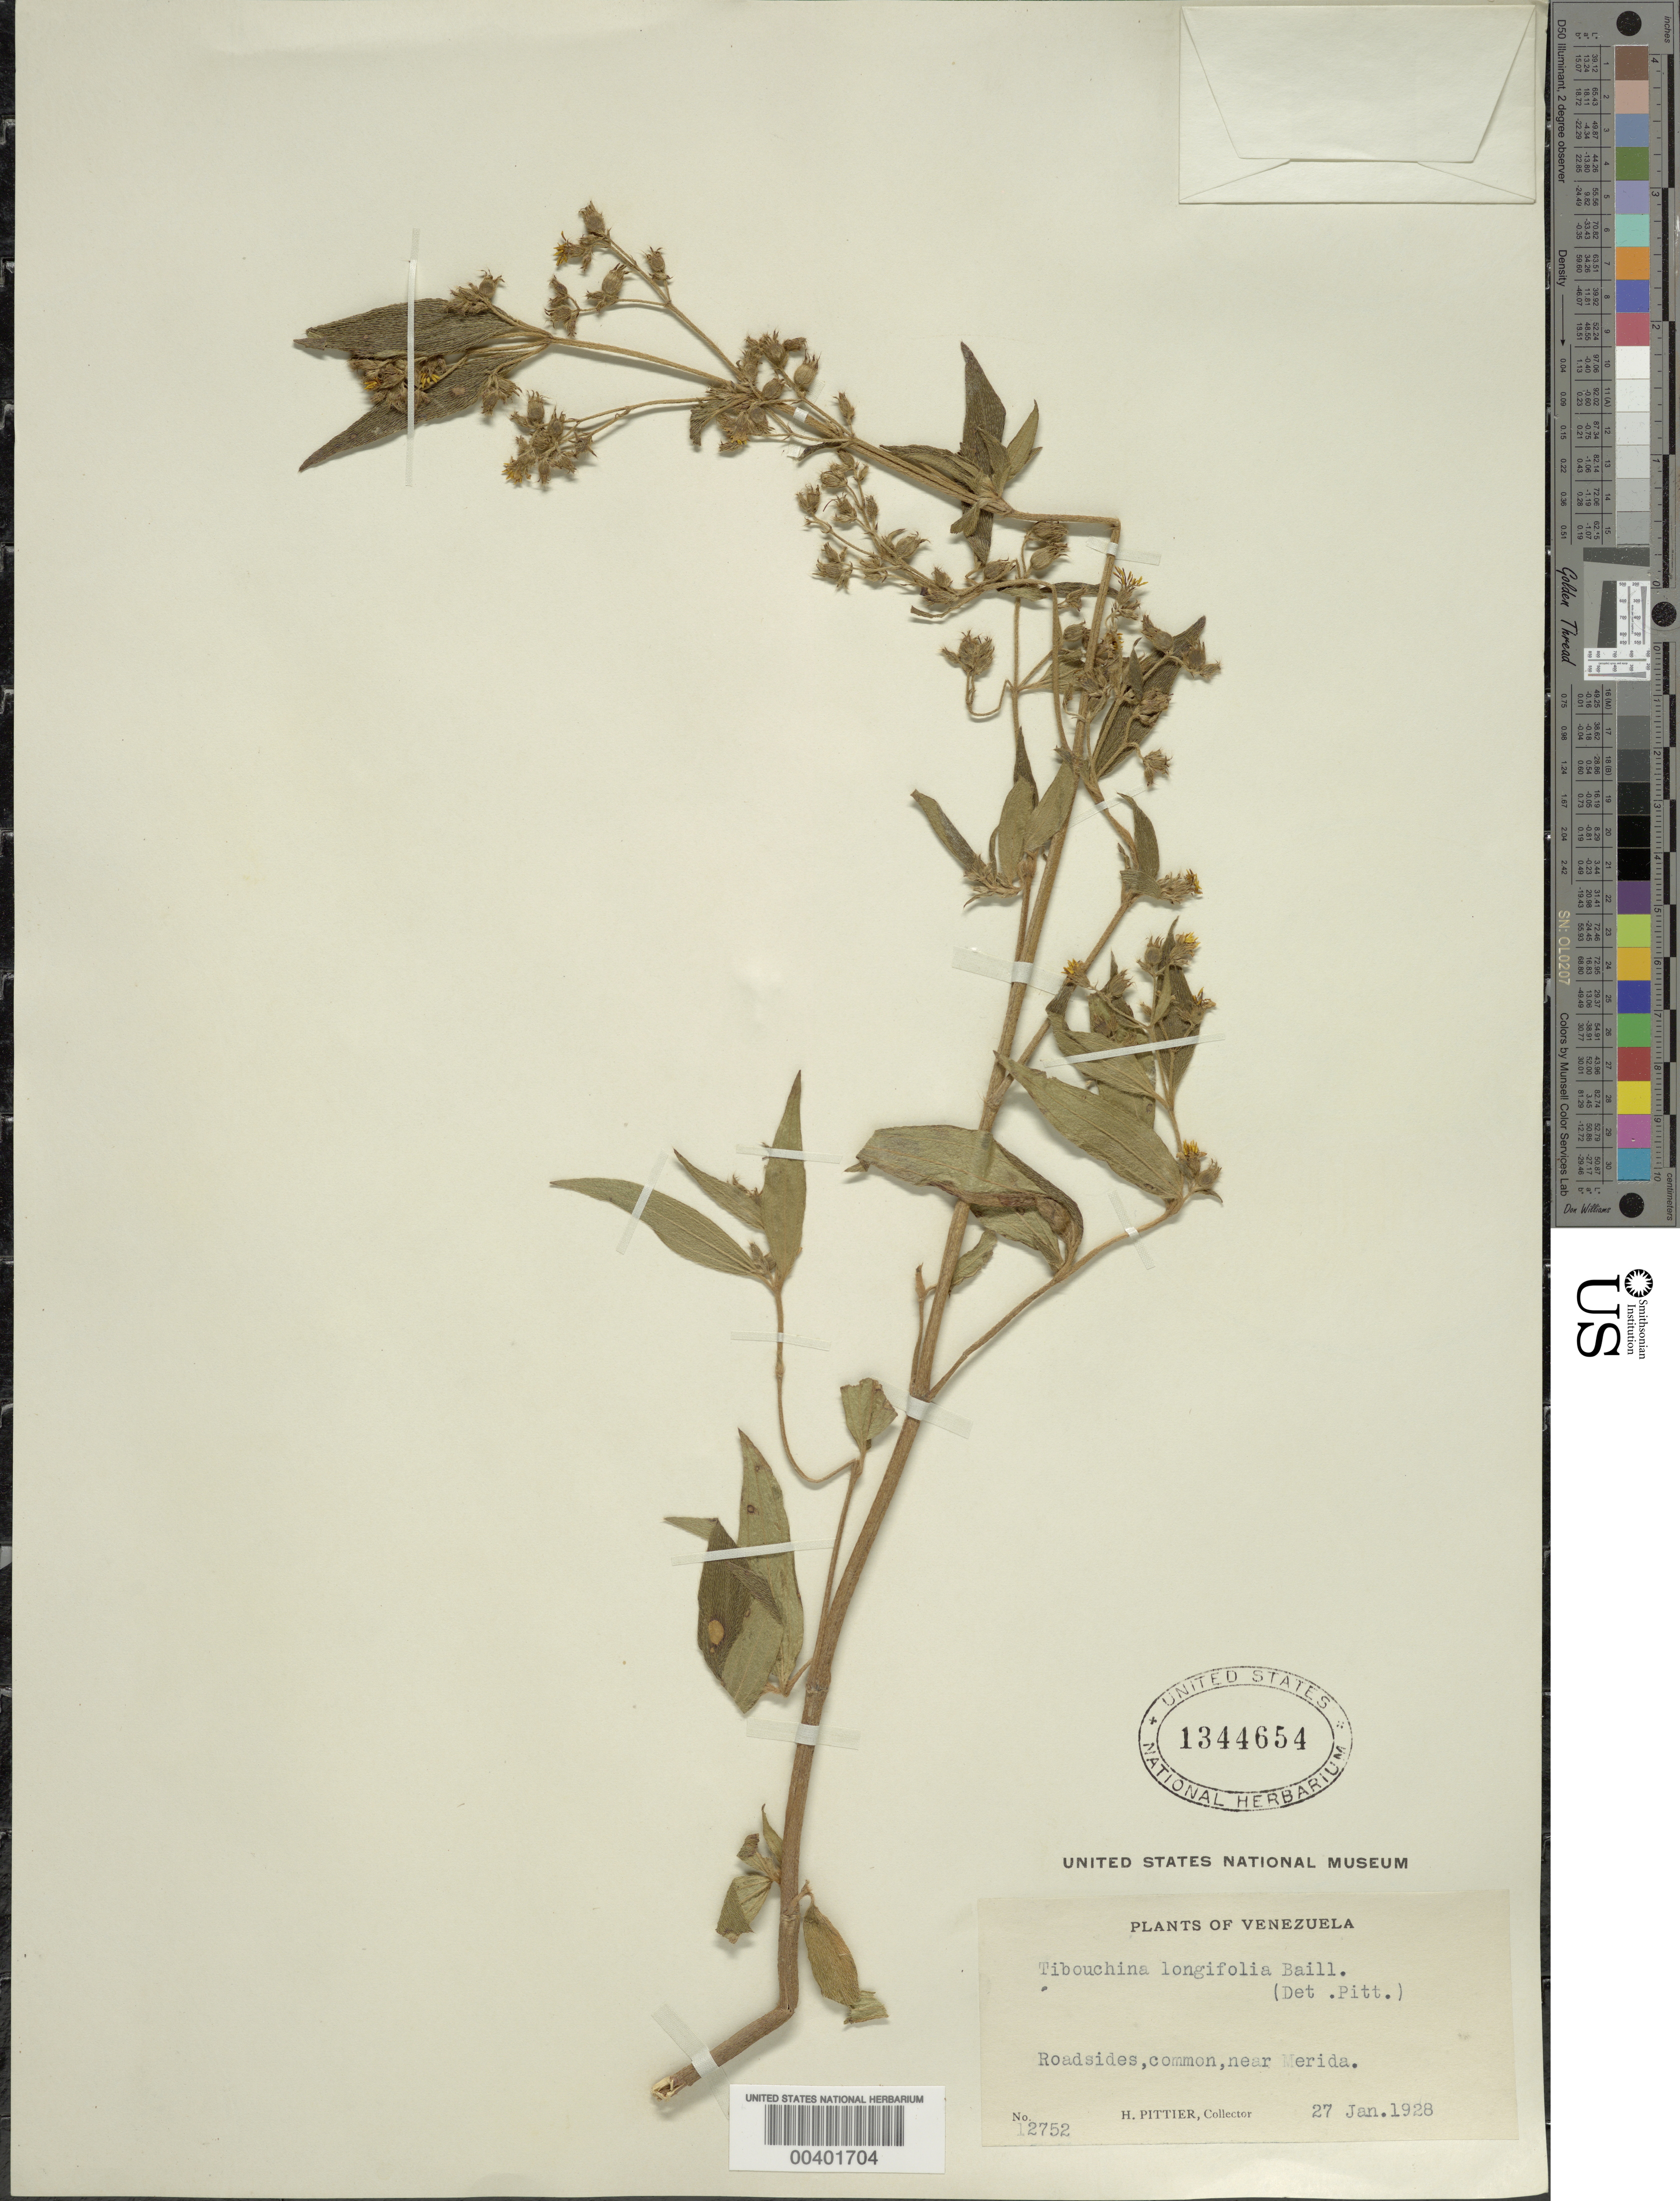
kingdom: Plantae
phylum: Tracheophyta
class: Magnoliopsida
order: Myrtales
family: Melastomataceae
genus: Chaetogastra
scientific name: Chaetogastra longifolia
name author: (Vahl) DC.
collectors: H. F. Pittier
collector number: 12752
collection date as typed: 27 Jan 1928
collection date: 1928-01-27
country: Venezuela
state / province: Mérida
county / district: Libertador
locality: Near Mérida. Merida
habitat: Roadsides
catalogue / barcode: US 1344654